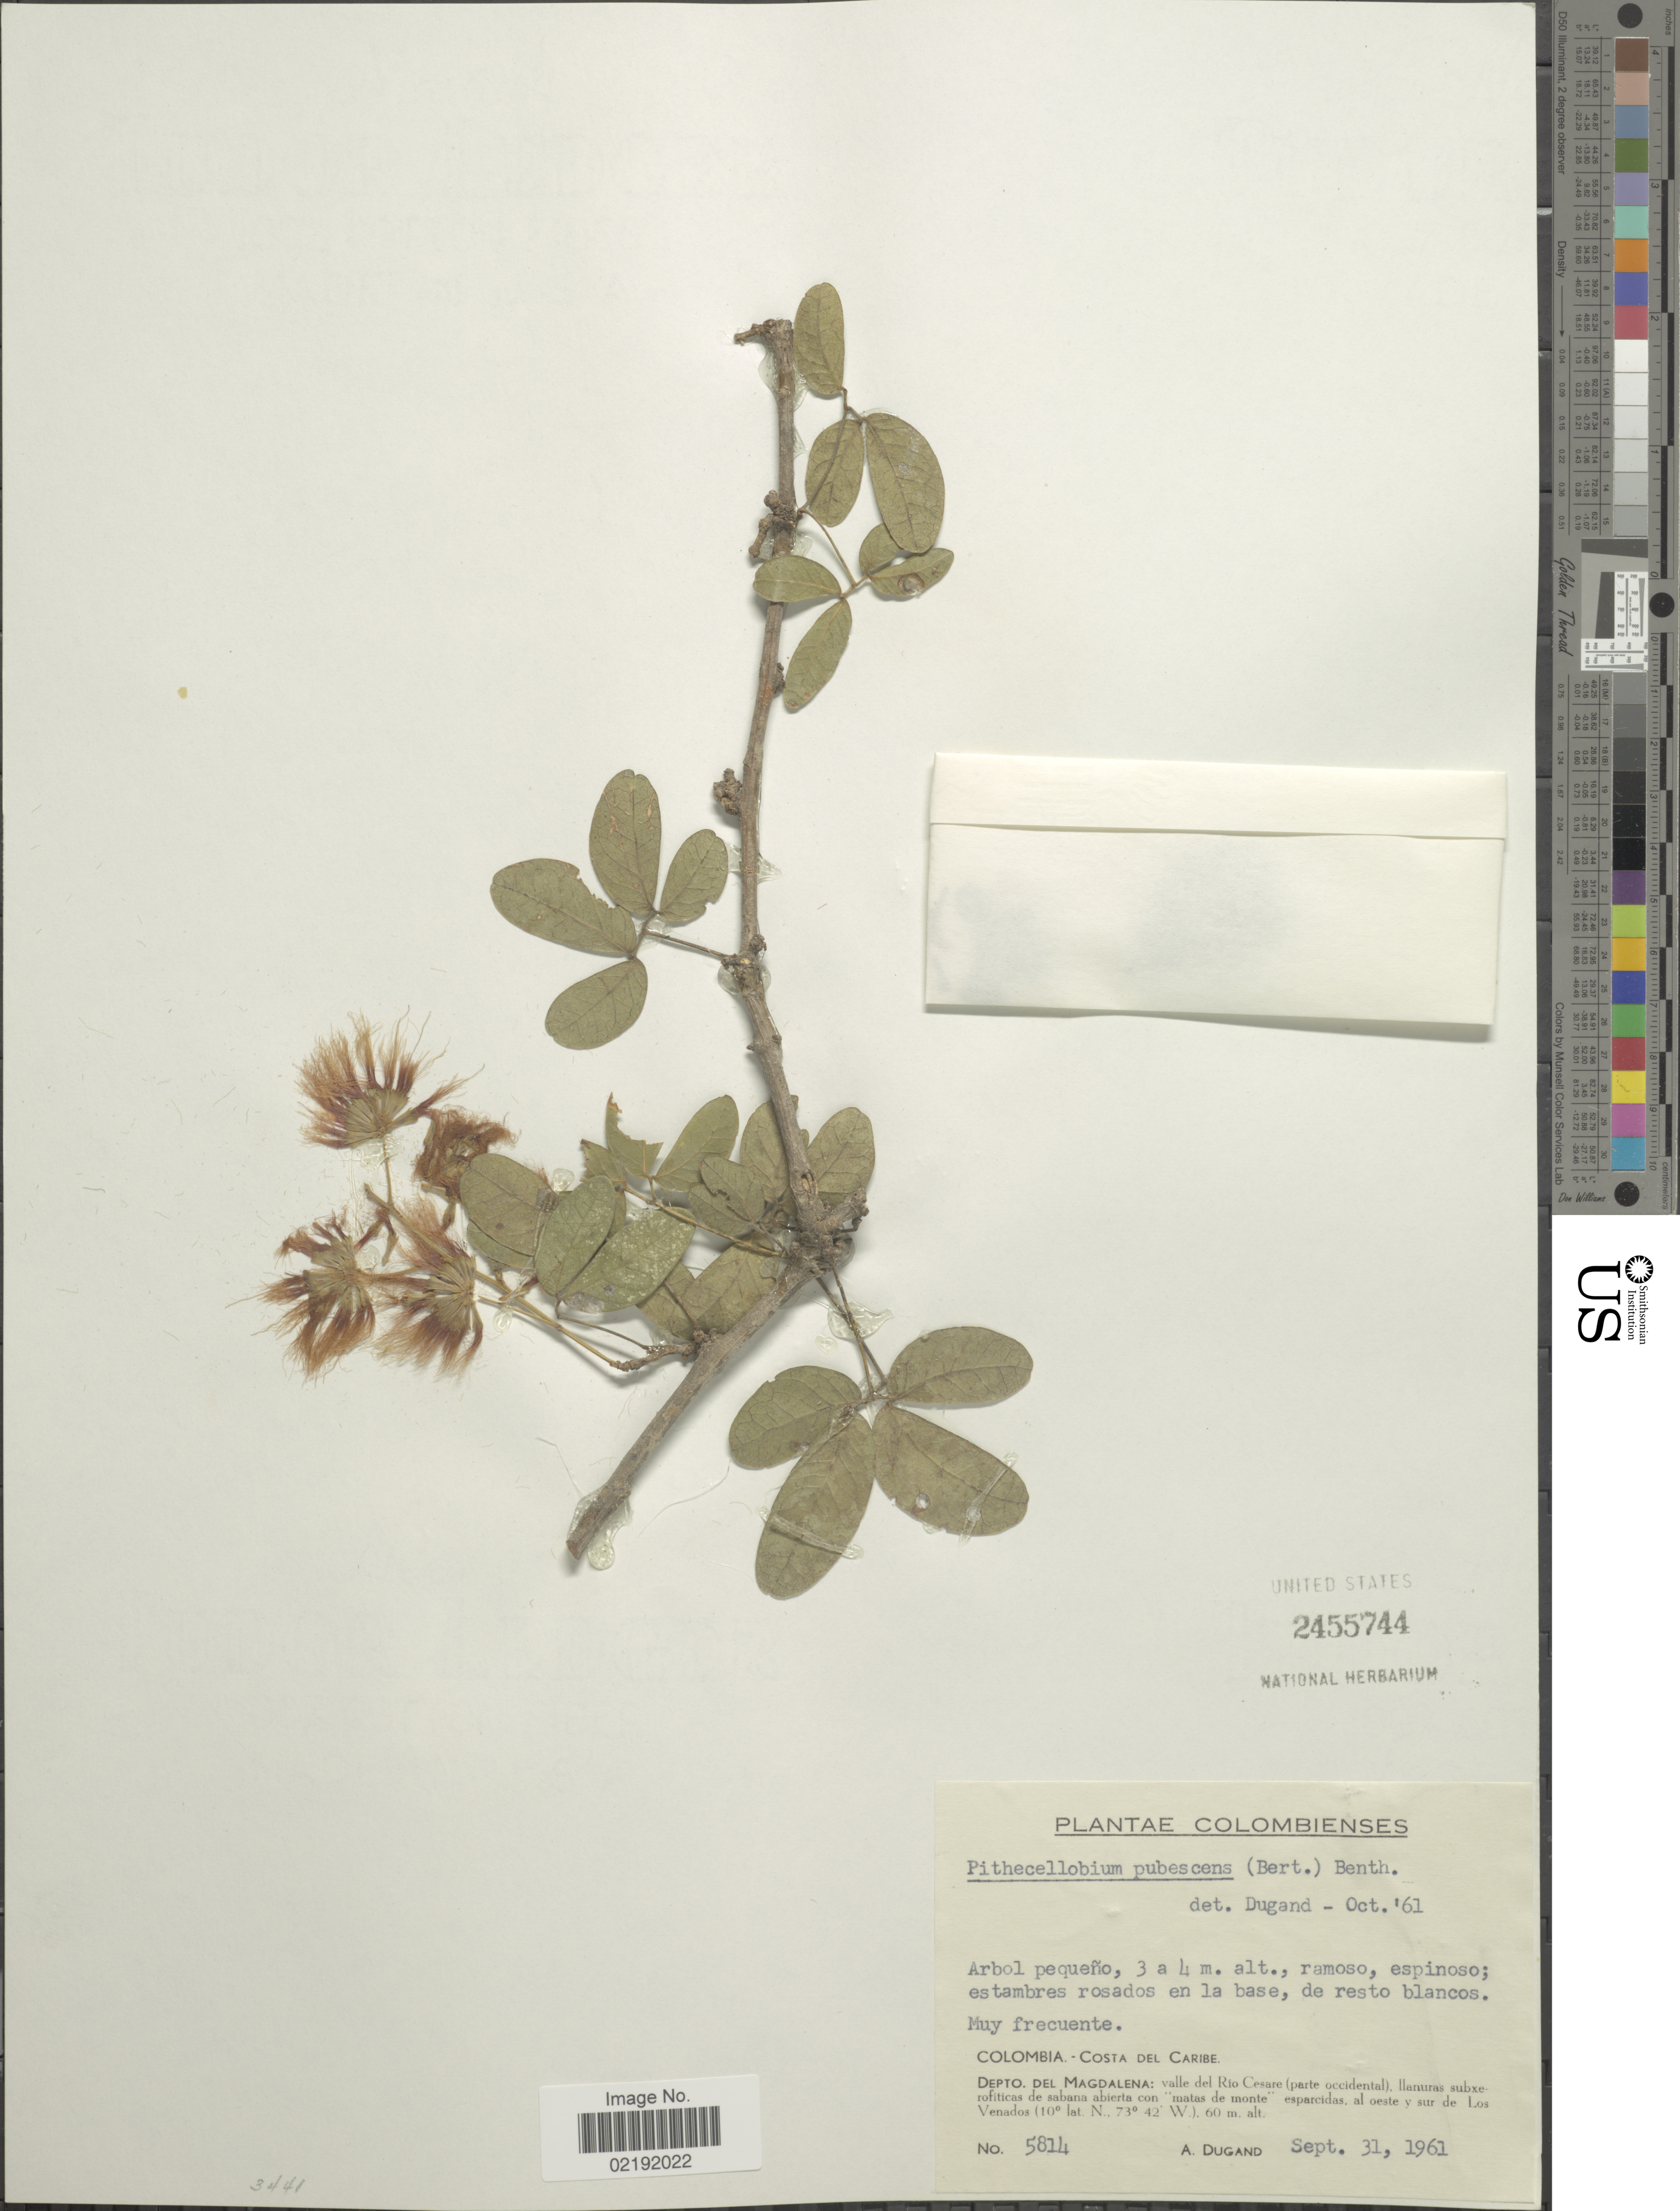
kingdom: Plantae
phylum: Tracheophyta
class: Magnoliopsida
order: Fabales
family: Fabaceae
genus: Pithecellobium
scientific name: Pithecellobium roseum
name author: (Vahl) Barneby & J.W. Grimes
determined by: U.S. National Herbarium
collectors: A. Dugand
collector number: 5814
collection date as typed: Transcribed d/m/y: 31/9/1961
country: Colombia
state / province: Magdalena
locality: Colombia.- Costa del Caribe. Depto. del Magdalena: valle del Rio Cesare (parte occidental), llanuras subxerofiticas de sabana abierta con "matas de monte" esparcidas, al oeste y sur de Los Venados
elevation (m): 60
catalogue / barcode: US 2455744